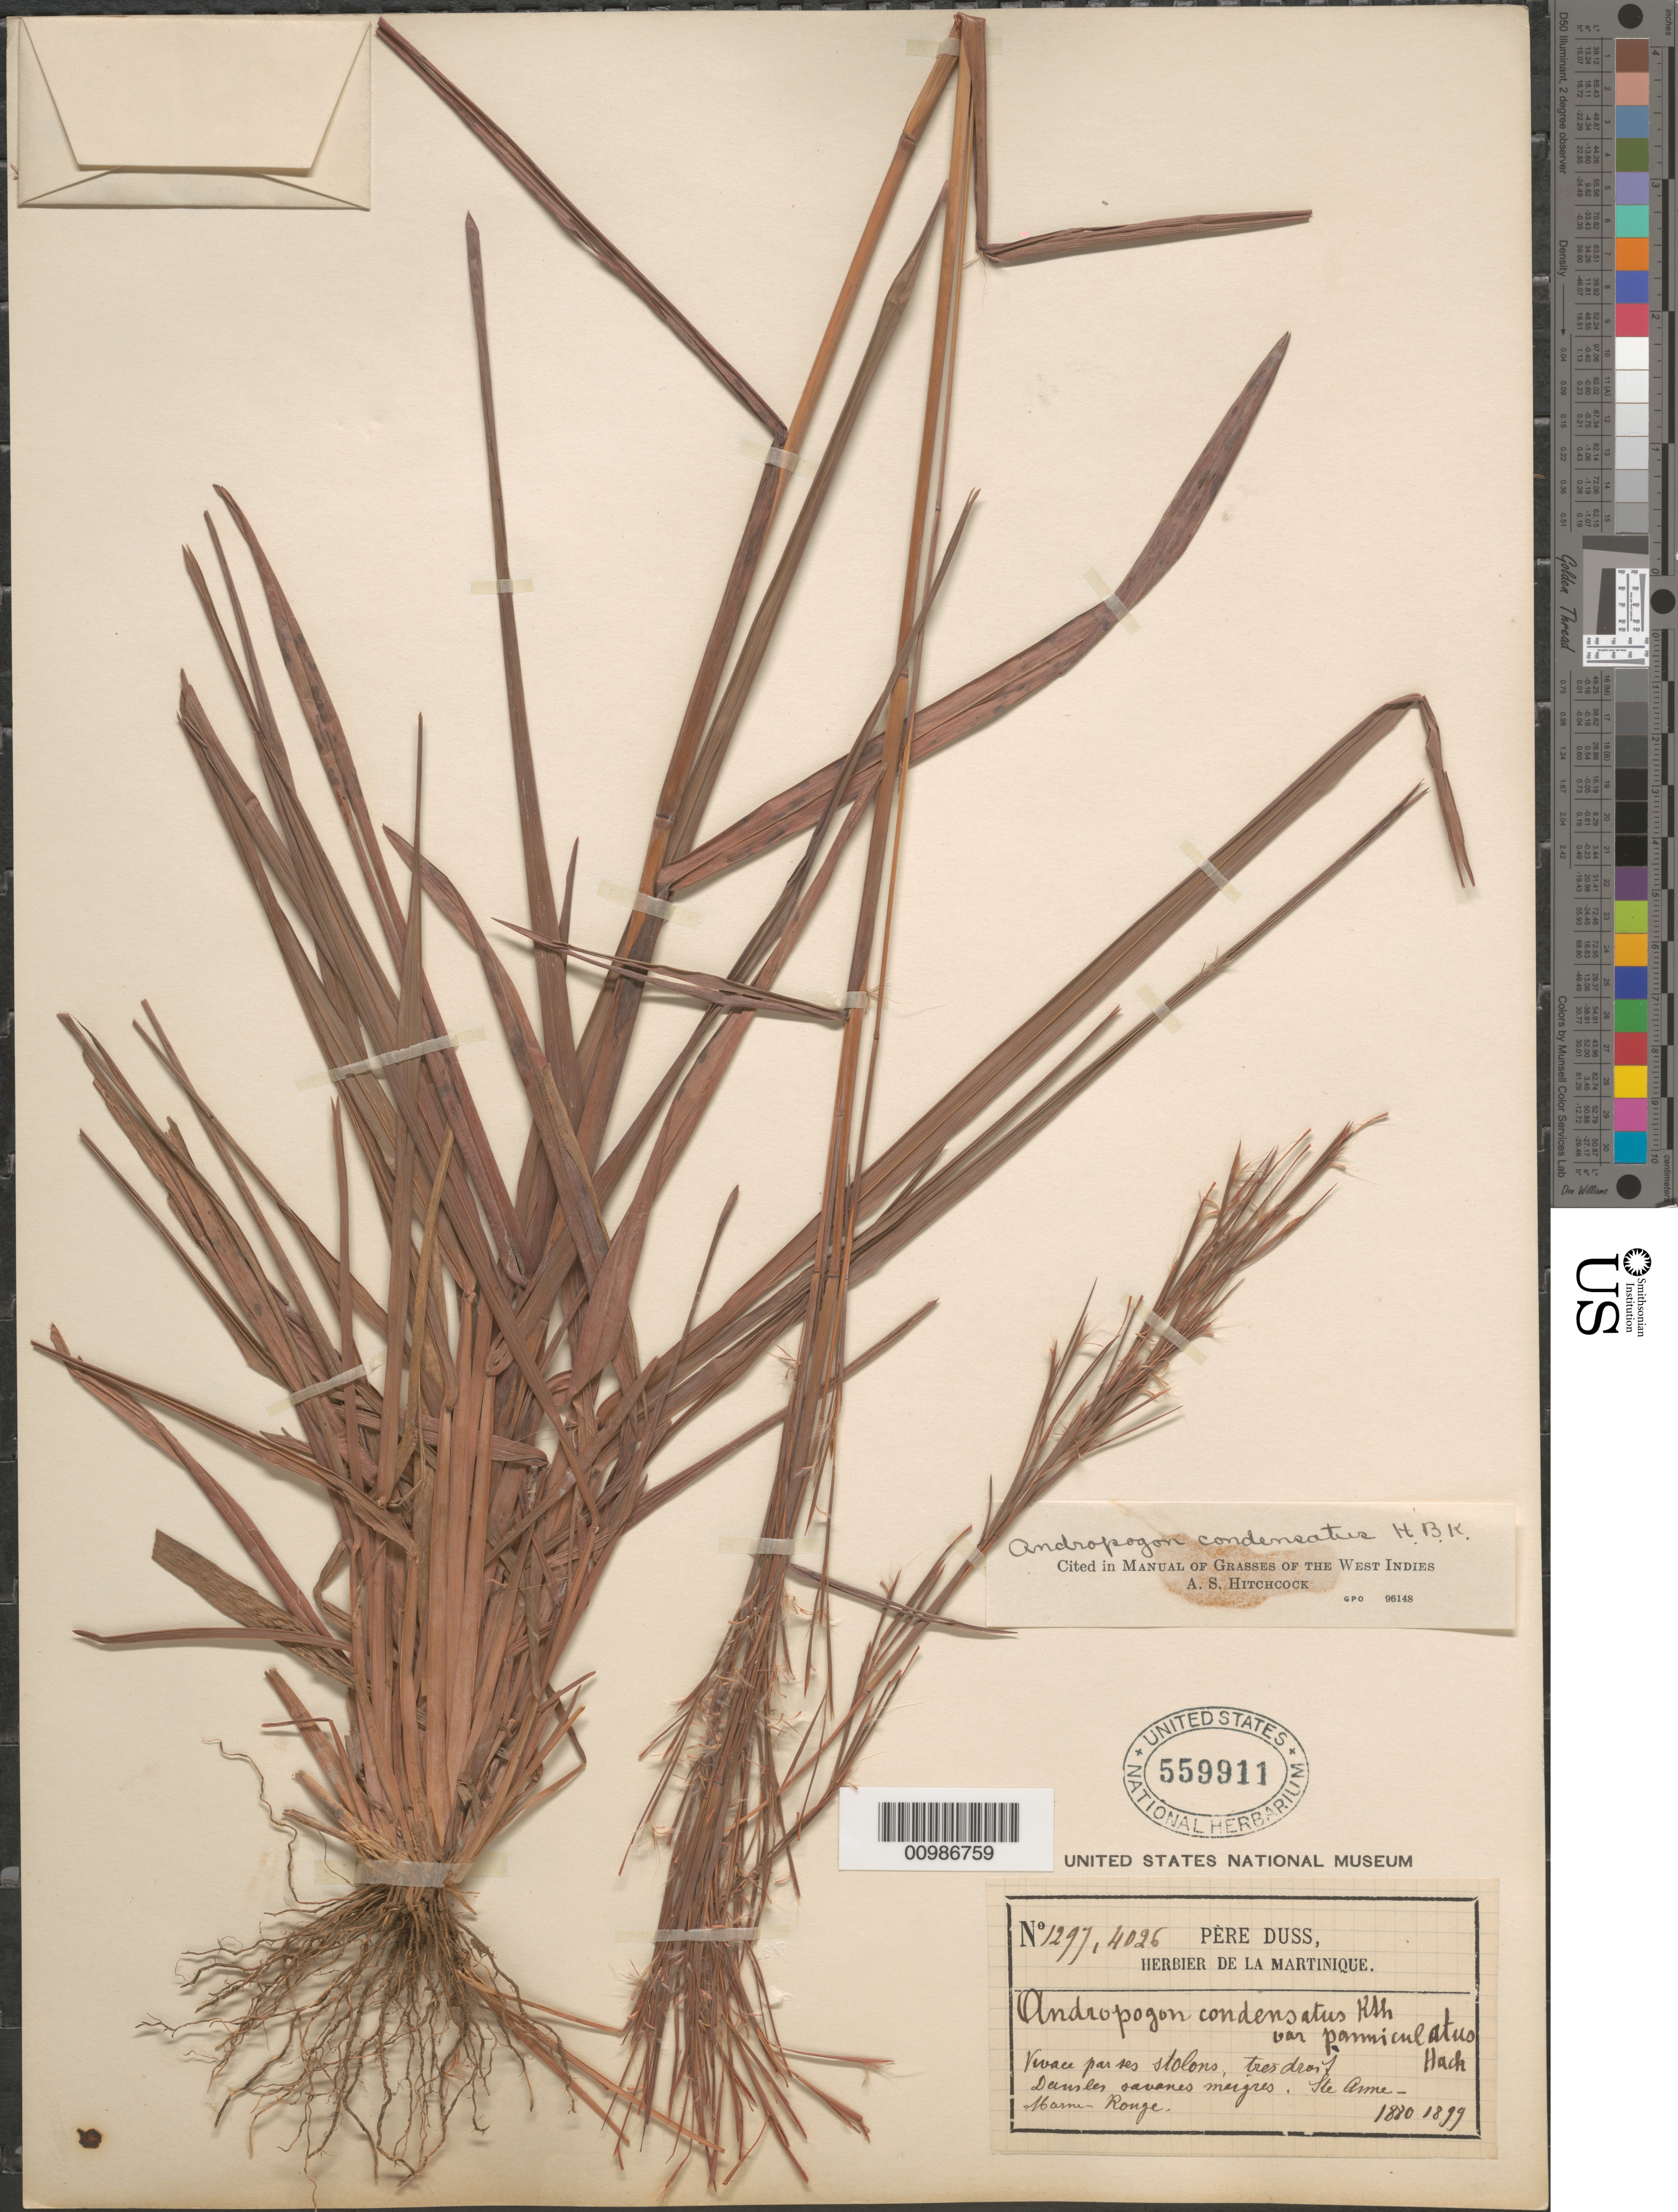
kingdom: Plantae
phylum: Tracheophyta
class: Liliopsida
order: Poales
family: Poaceae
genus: Andropogon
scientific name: Andropogon condensatus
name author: Kunth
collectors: Père Duss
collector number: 1297, 4026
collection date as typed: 1880 to -- --- 1899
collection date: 1880/1899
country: Dominica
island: Dominica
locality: Sainte-Anne and Morne Rouge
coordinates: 0 N, 0 E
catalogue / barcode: US 559911